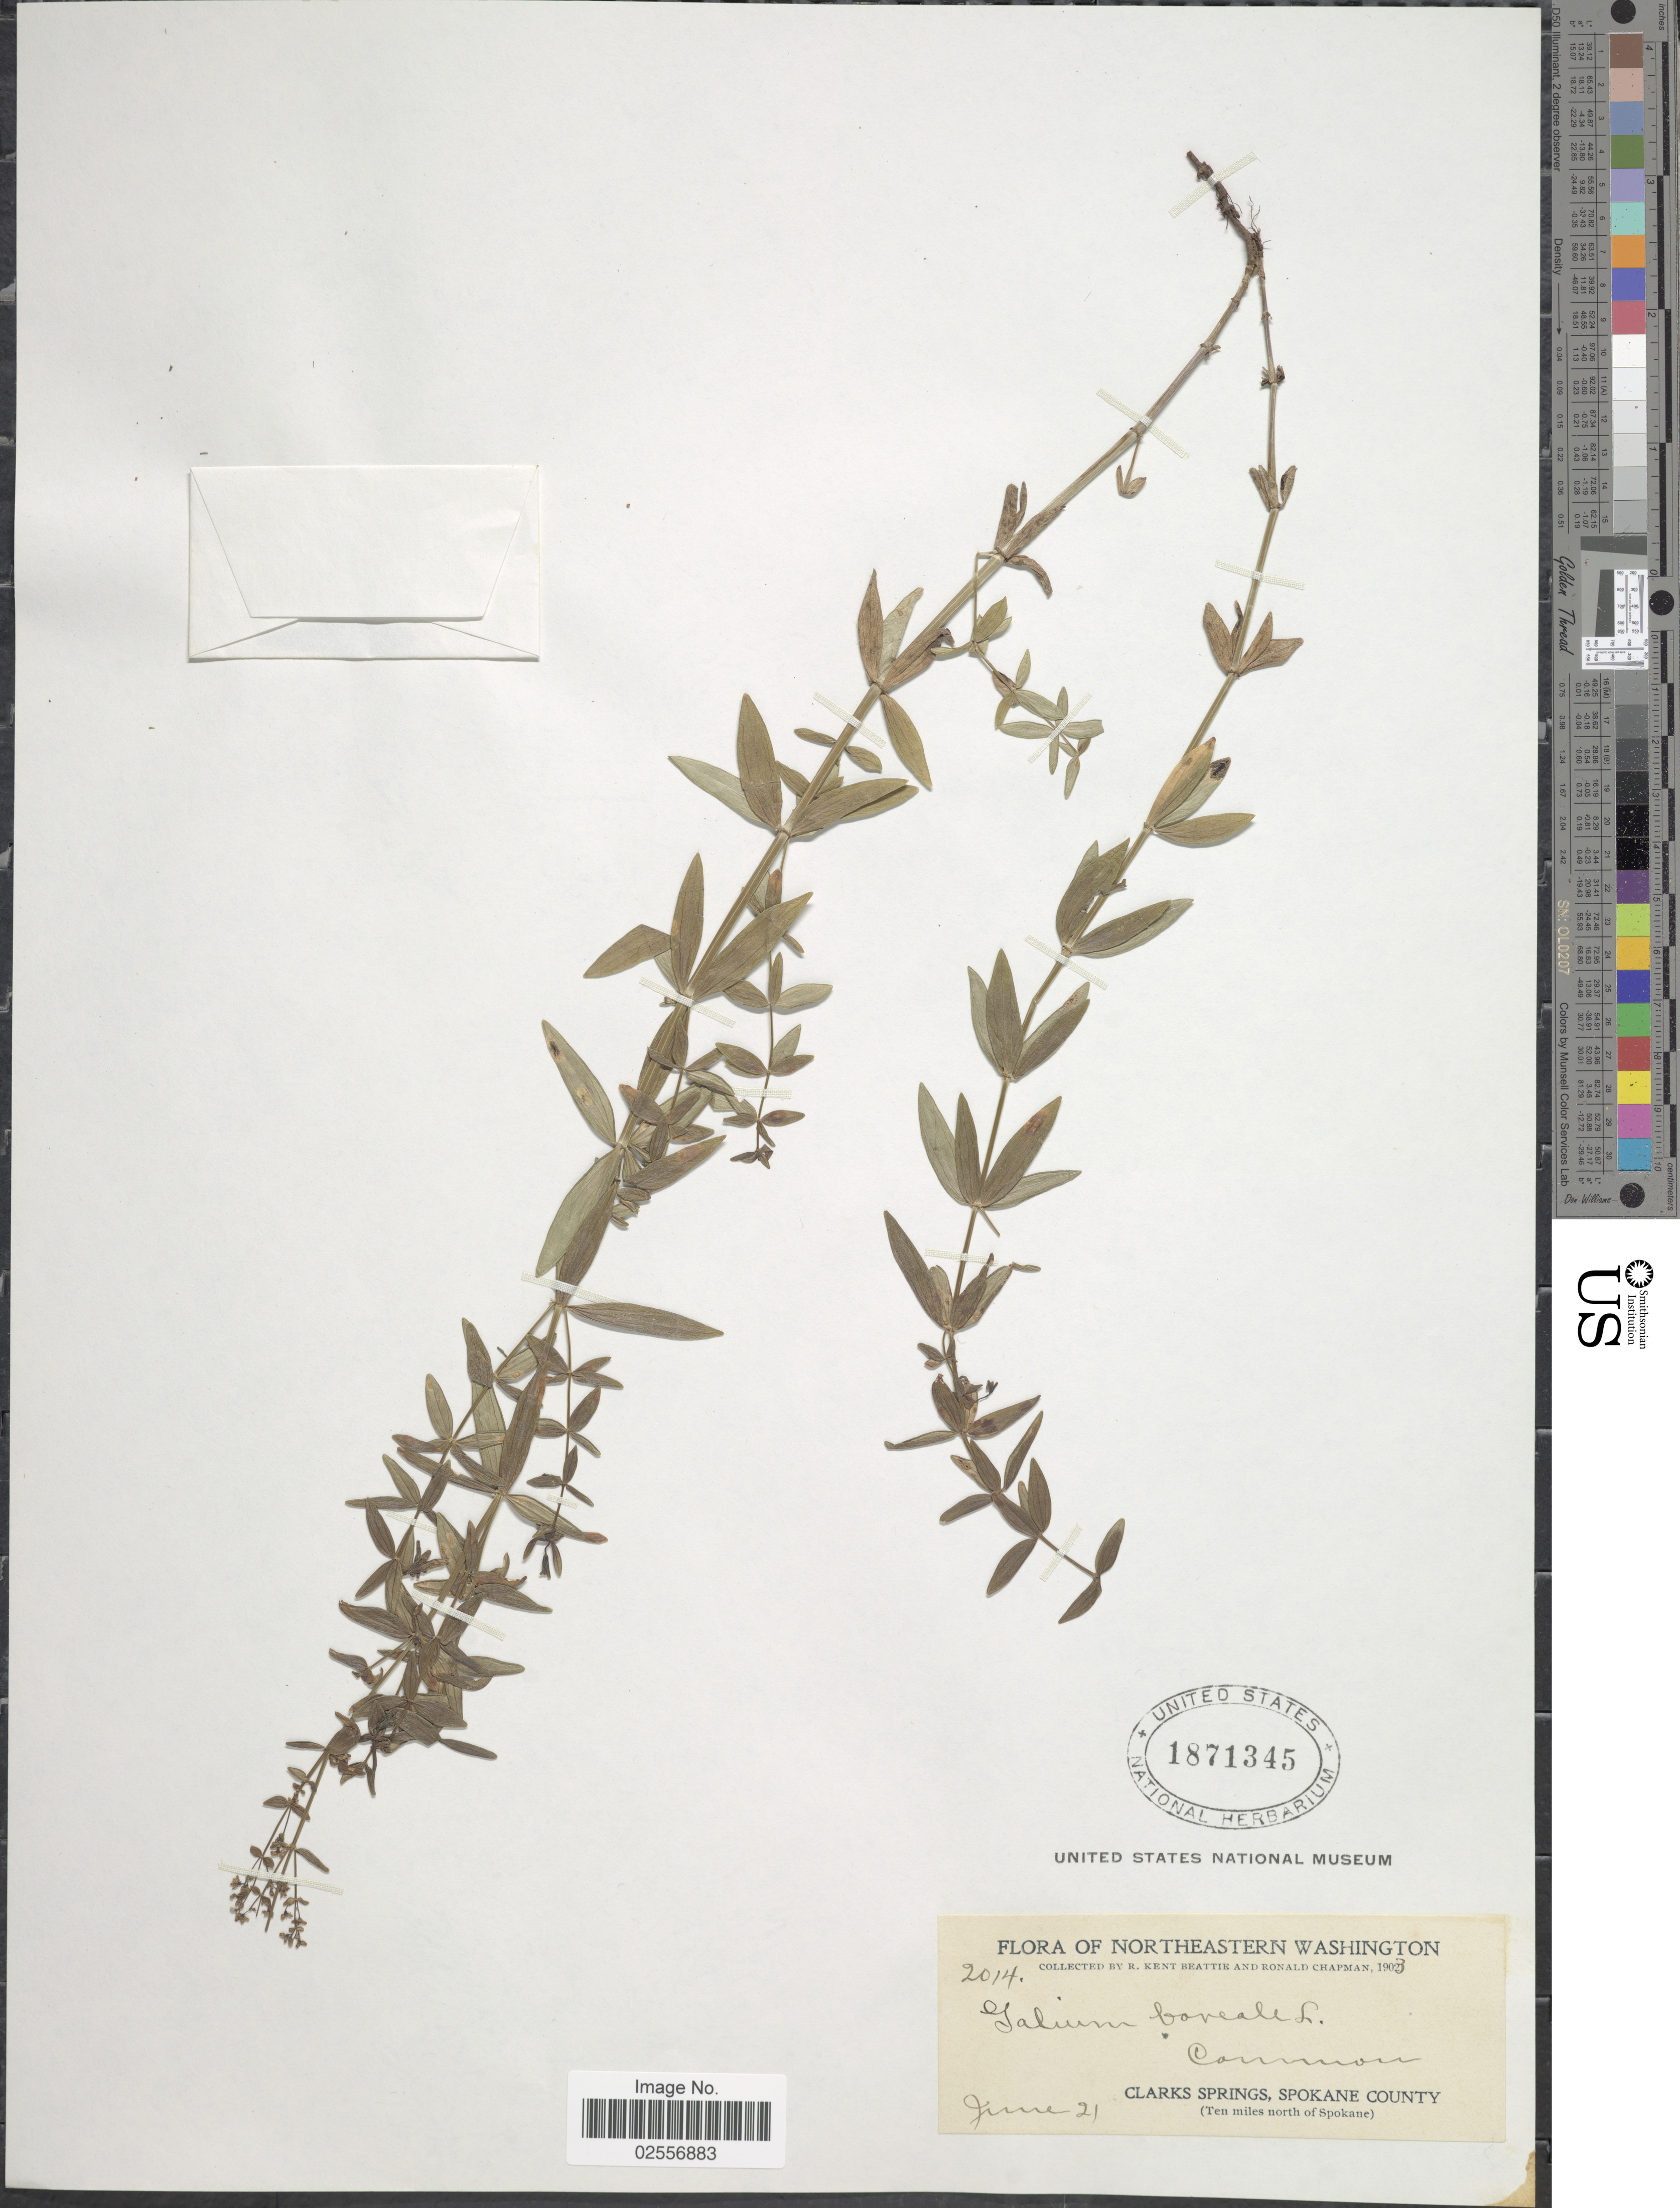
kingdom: Plantae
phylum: Tracheophyta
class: Magnoliopsida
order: Gentianales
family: Rubiaceae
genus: Galium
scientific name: Galium boreale L.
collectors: R. K. Beattie & R. Chapman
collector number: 2014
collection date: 1903-06-21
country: United States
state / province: Washington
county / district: Spokane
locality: Northeastern Washington, Clarks Springs, Spokane County, ten miles north of Spokane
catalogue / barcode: US 1871345